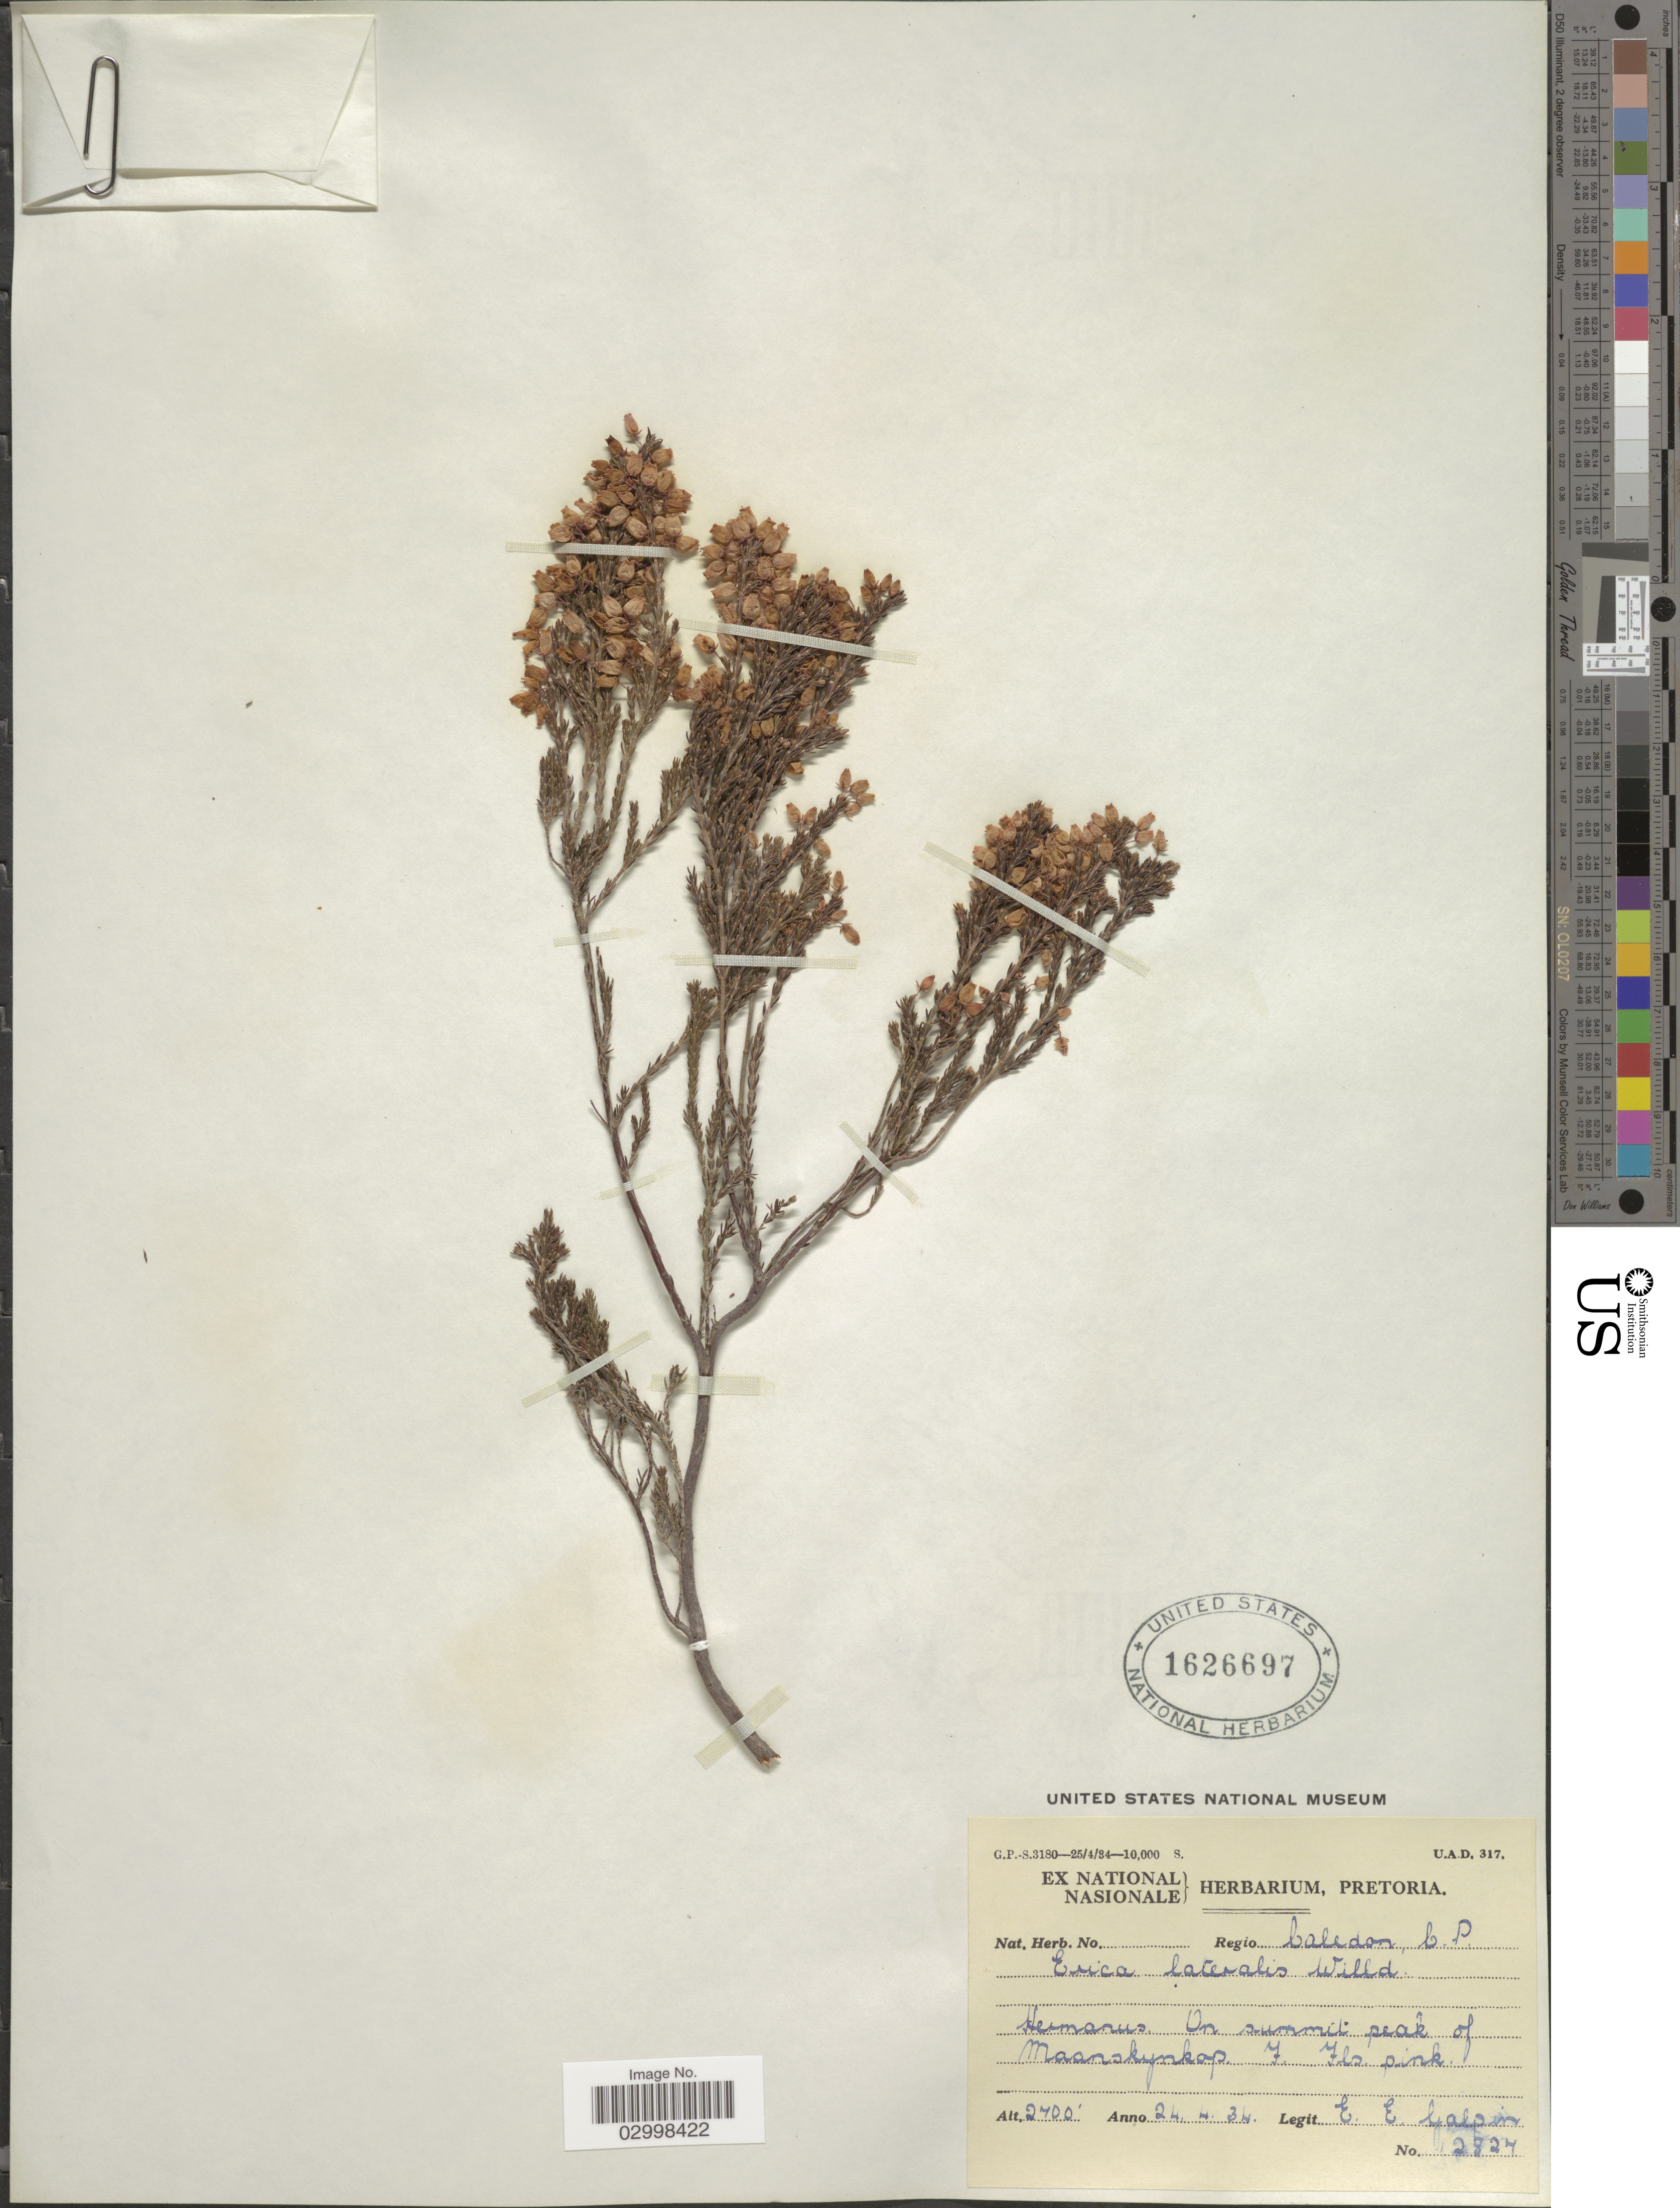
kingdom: Plantae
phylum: Tracheophyta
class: Magnoliopsida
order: Ericales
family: Ericaceae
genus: Erica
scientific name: Erica lateralis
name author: Willd.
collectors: E. Galpin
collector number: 2827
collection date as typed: Transcribed d/m/y: 24/4/34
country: South Africa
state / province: Western Cape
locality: Regio Caledon. Hermanus. On summit peak of Maanskijnkop.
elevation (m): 823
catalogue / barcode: US 1626697